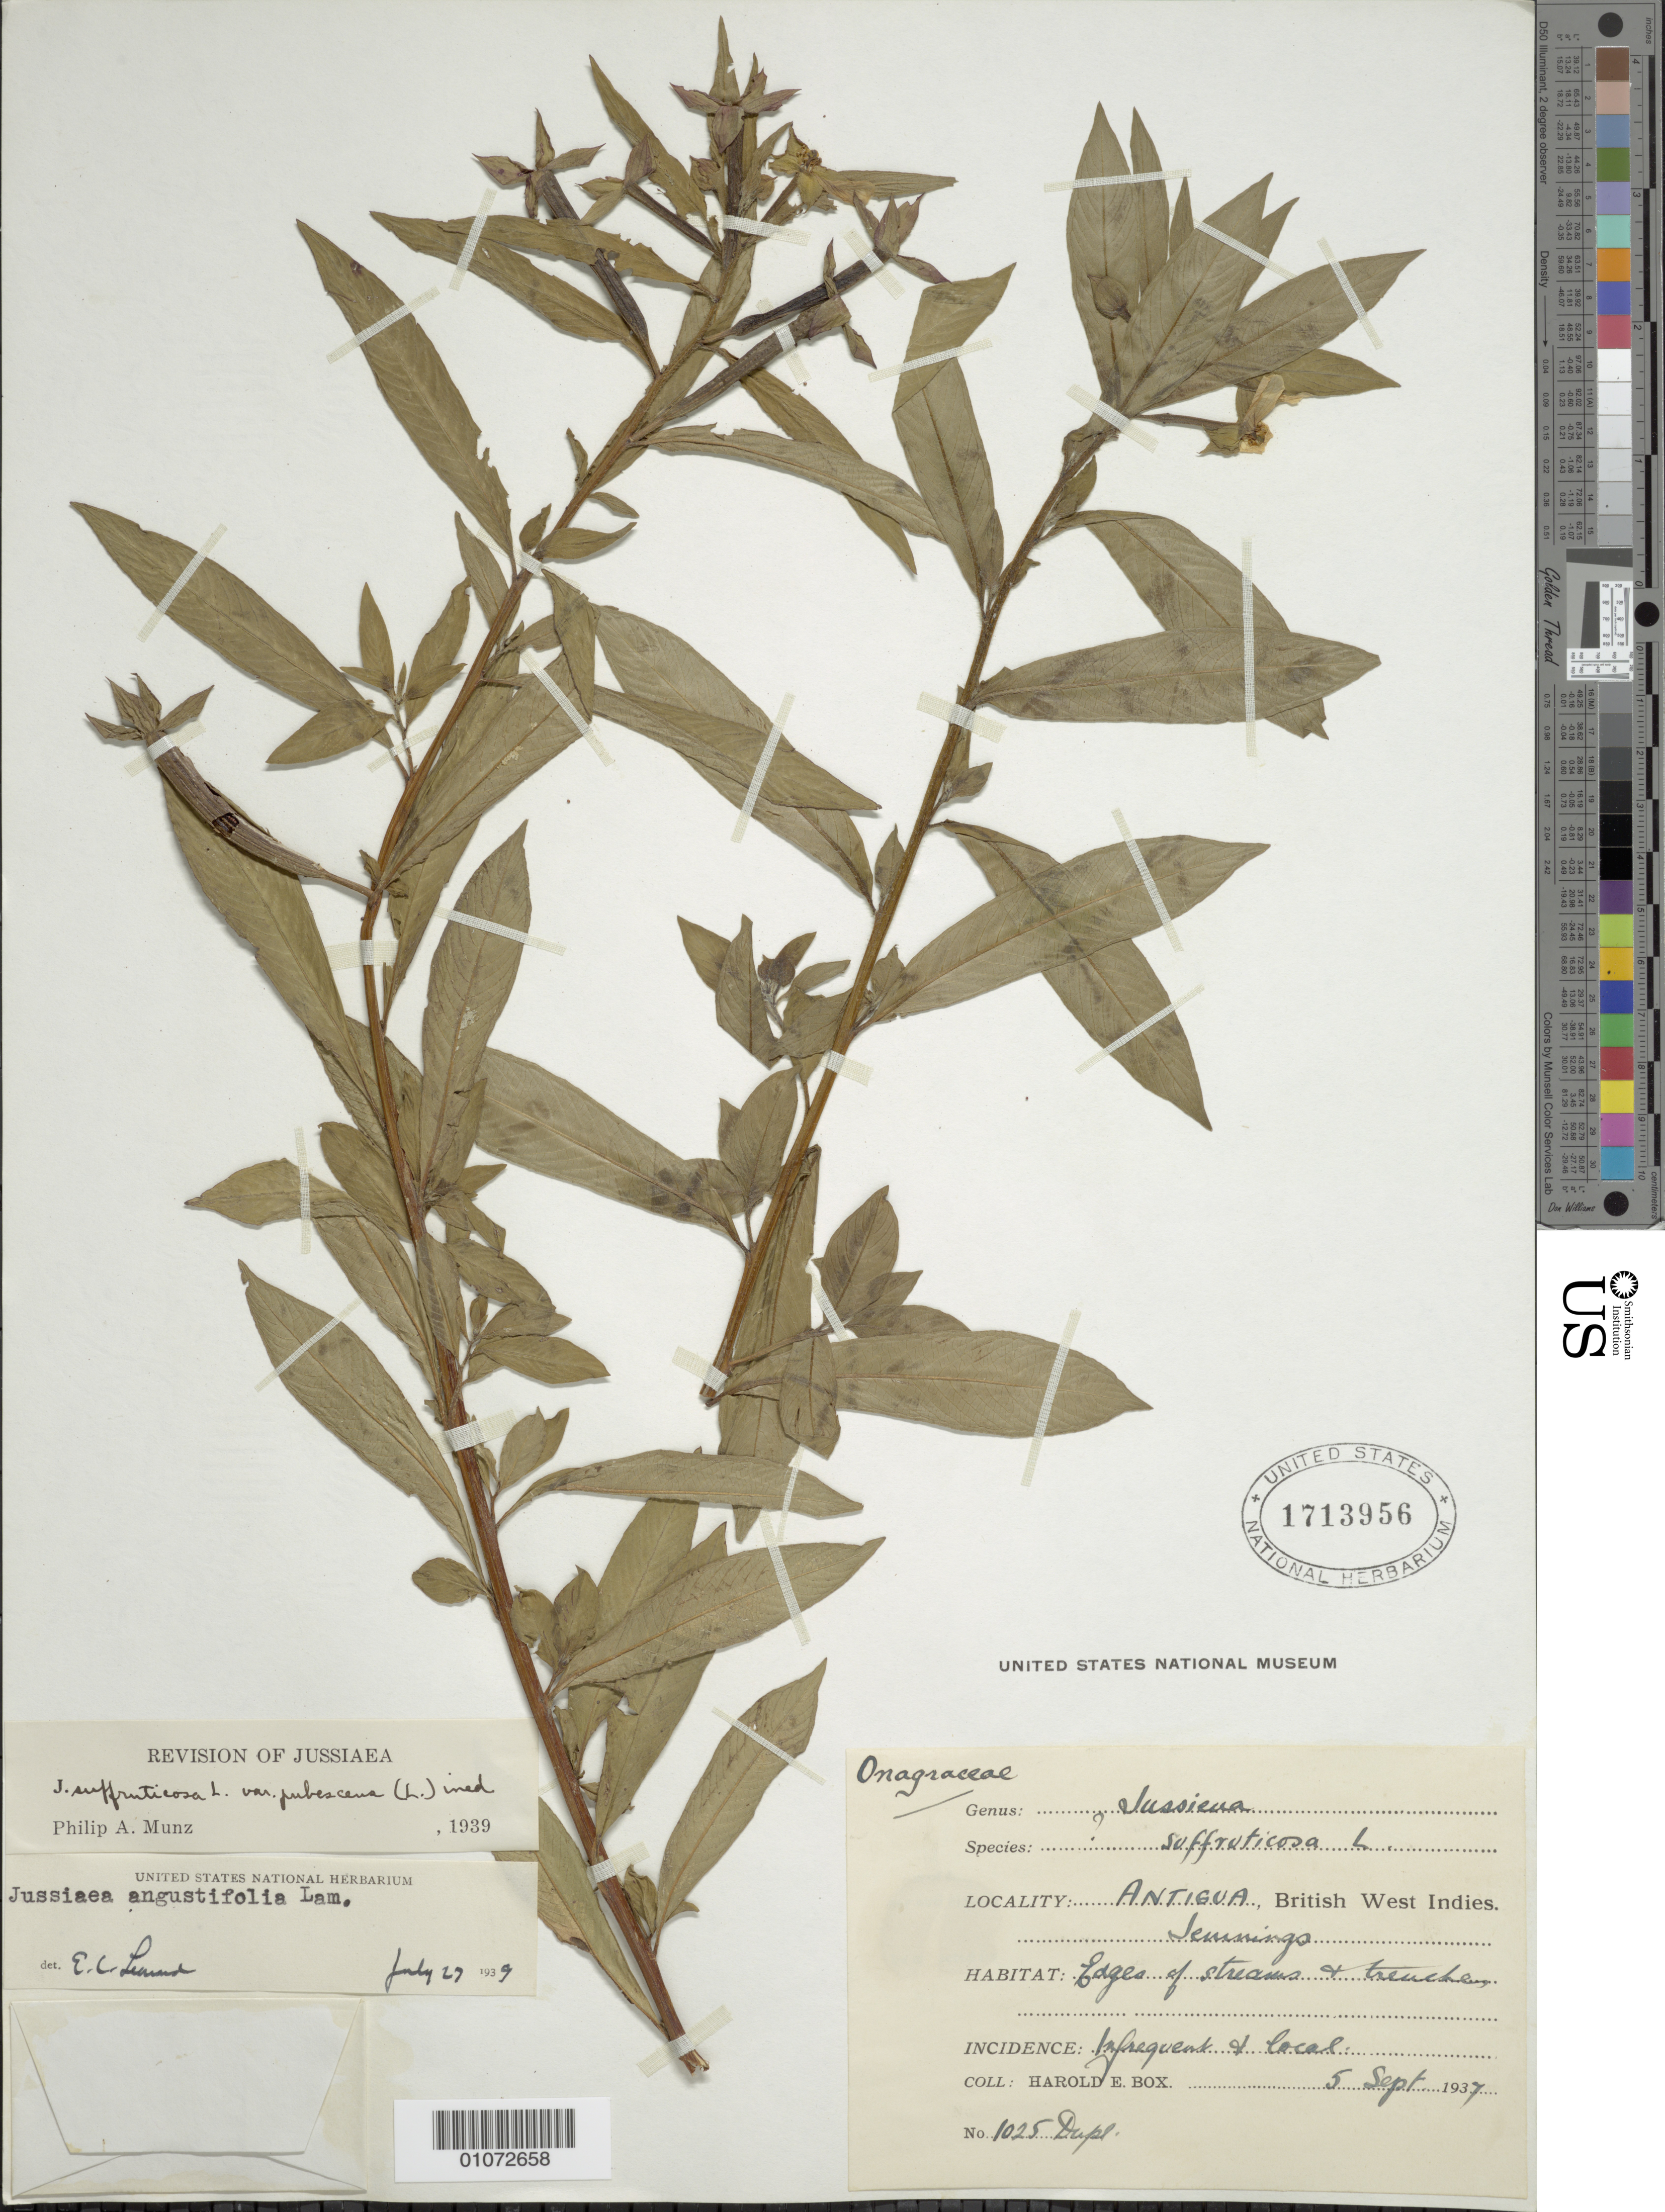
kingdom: Plantae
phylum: Tracheophyta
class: Magnoliopsida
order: Myrtales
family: Onagraceae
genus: Ludwigia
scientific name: Ludwigia octovalvis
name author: (Jacq.) P.H. Raven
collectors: H. E. Box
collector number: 1025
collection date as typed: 05 Sep 1937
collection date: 1937-09-05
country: Antigua and Barbuda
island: Antigua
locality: Jennings, edges of streams and trenches; frequent and local.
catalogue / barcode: US 1713956